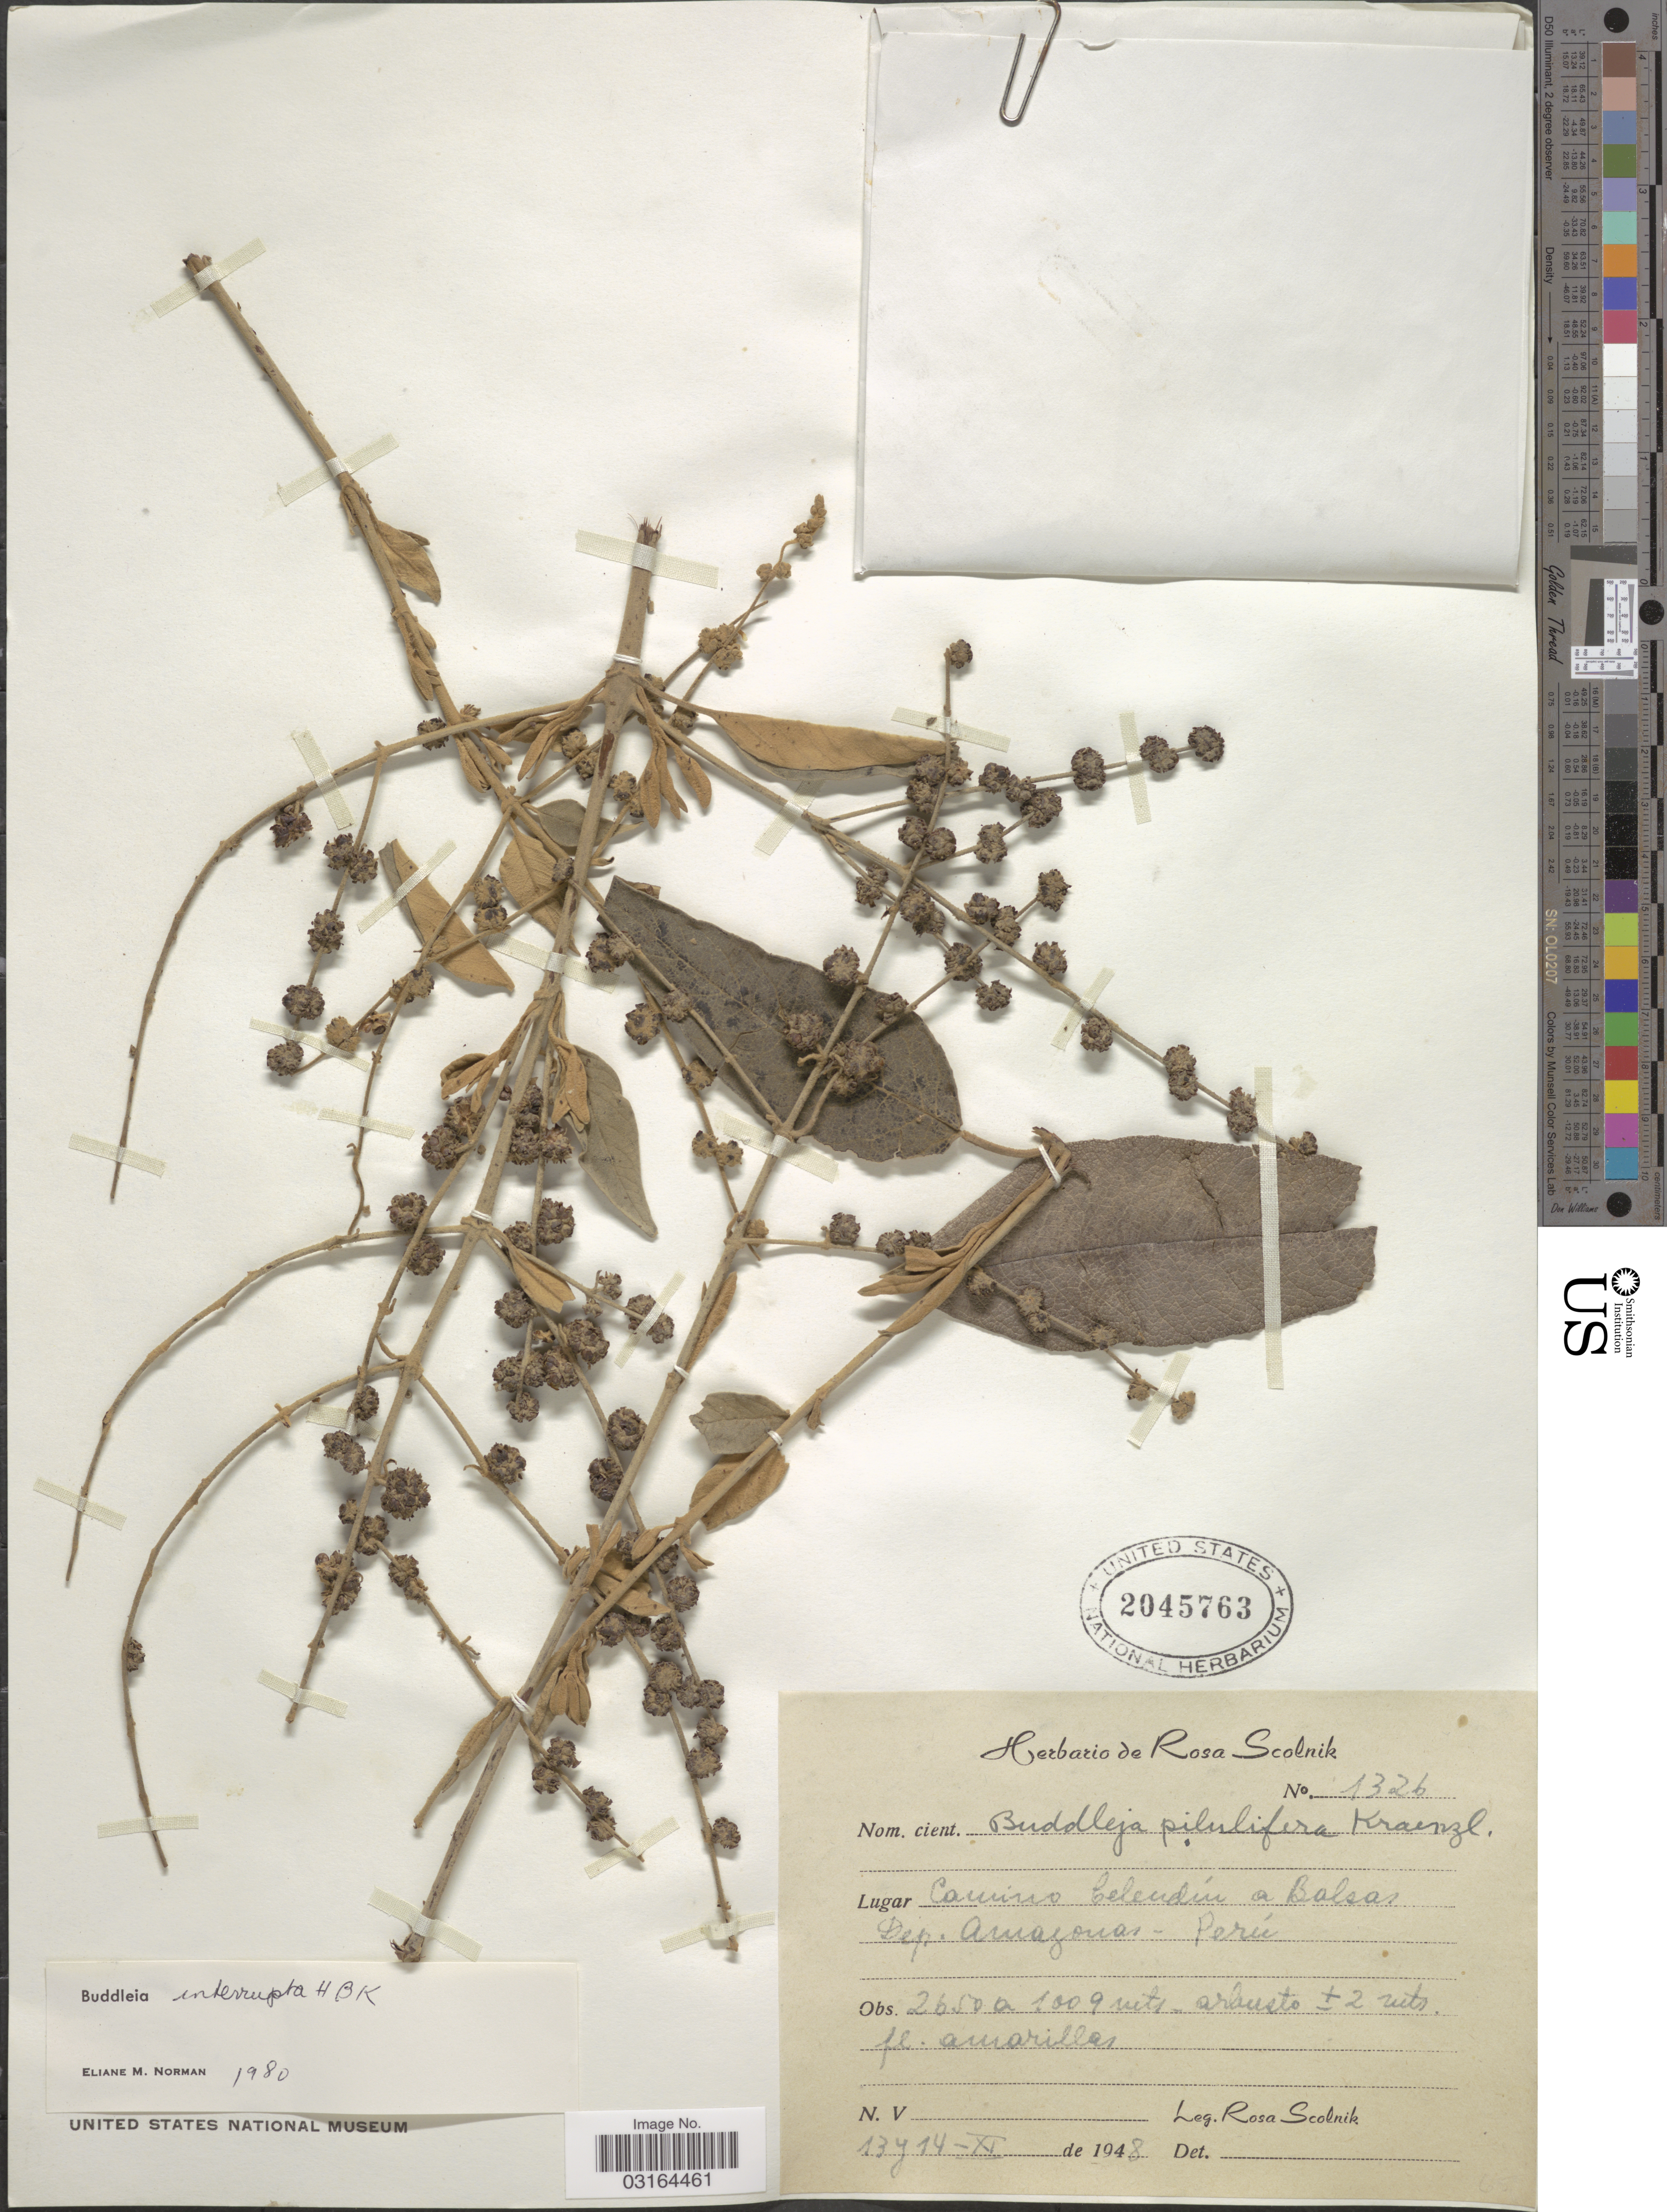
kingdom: Plantae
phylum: Tracheophyta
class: Magnoliopsida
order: Lamiales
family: Scrophulariaceae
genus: Buddleja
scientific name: Buddleja interrupta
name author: Kunth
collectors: R. Scolnik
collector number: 1326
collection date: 1948-11-13/1948-11-14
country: Peru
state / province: Amazonas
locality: Camino Celendín a Balsas. Dep. Amazonas- Perú.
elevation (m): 1009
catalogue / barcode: US 2045763